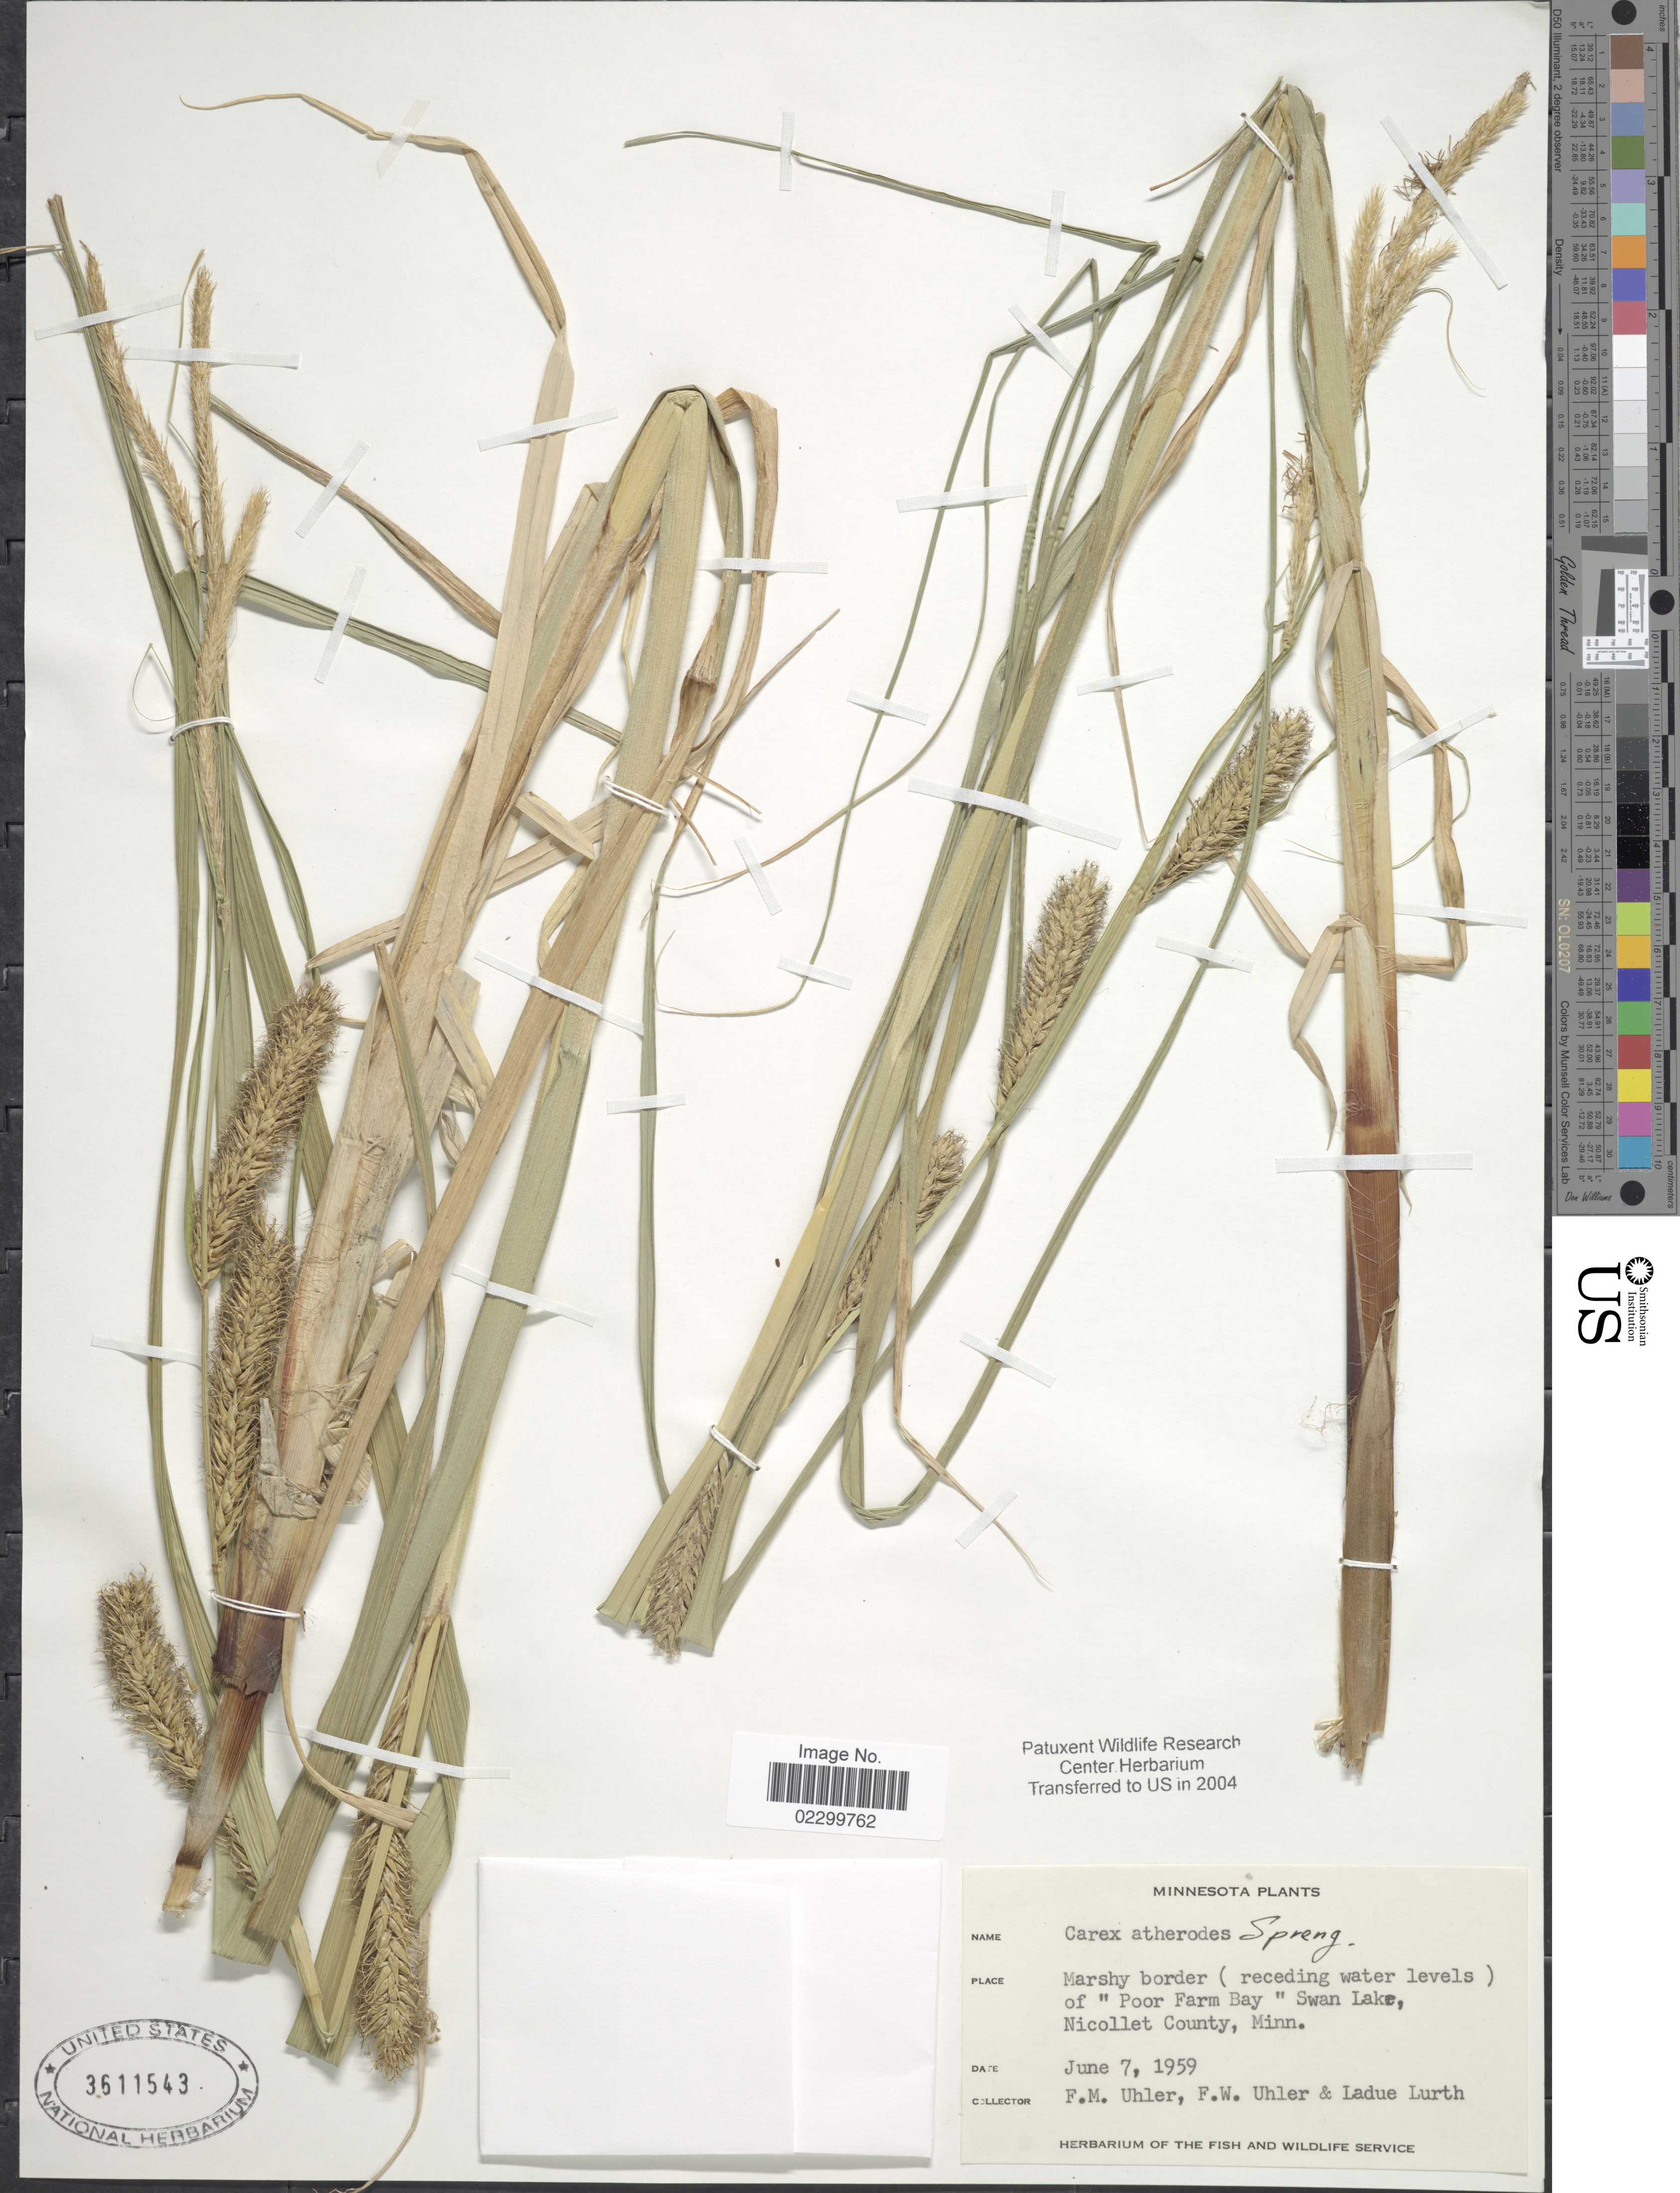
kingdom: Plantae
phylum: Tracheophyta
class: Liliopsida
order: Poales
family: Cyperaceae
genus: Carex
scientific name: Carex atherodes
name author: Spreng.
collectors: F. M. Uhler, F. Uhler & L. Lurth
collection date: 1959-06-07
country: United States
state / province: Minnesota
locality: Marshy border of "Poor Farm Bay"Swan Lake, Nicollet County.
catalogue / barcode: US 3611543